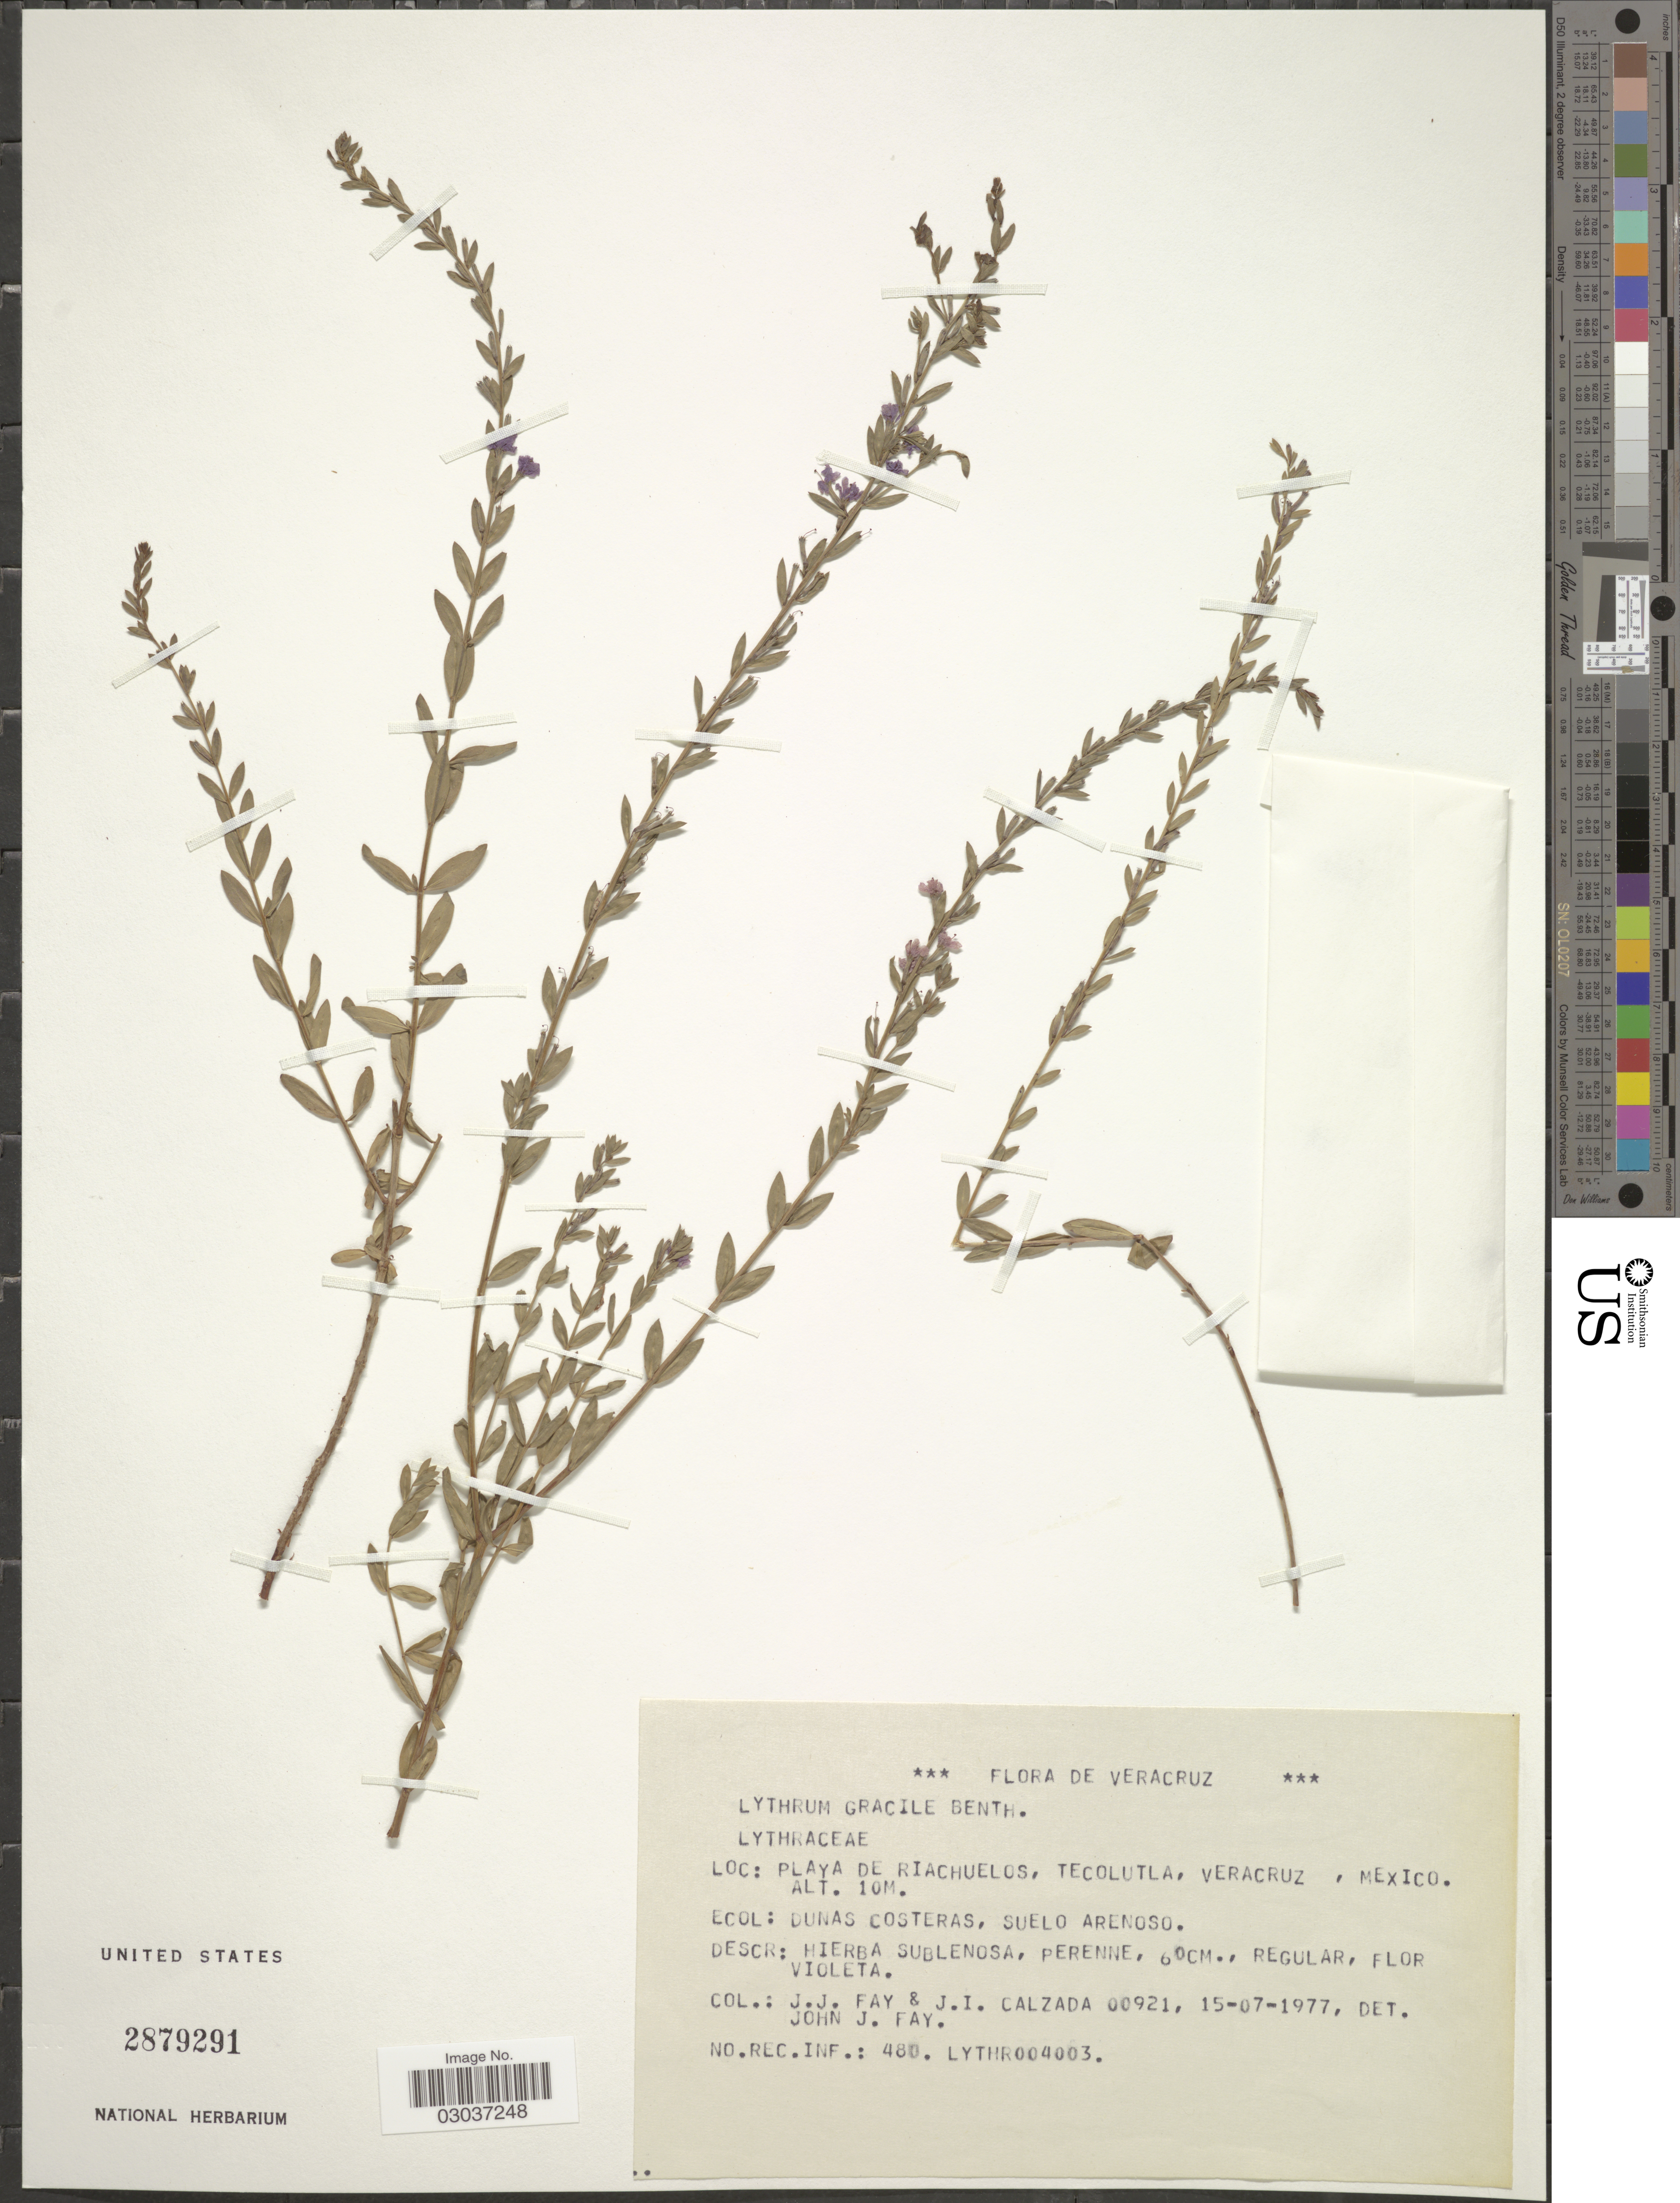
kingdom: Plantae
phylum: Tracheophyta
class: Magnoliopsida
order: Myrtales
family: Lythraceae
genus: Lythrum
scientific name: Lythrum gracile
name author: Benth.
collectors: J. Fay & J. I. Calzada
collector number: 00921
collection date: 1977-07-15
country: Mexico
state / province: Veracruz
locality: Veracruz. Playa de Riachuelos, Tecolutla.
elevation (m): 10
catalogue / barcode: US 2879291